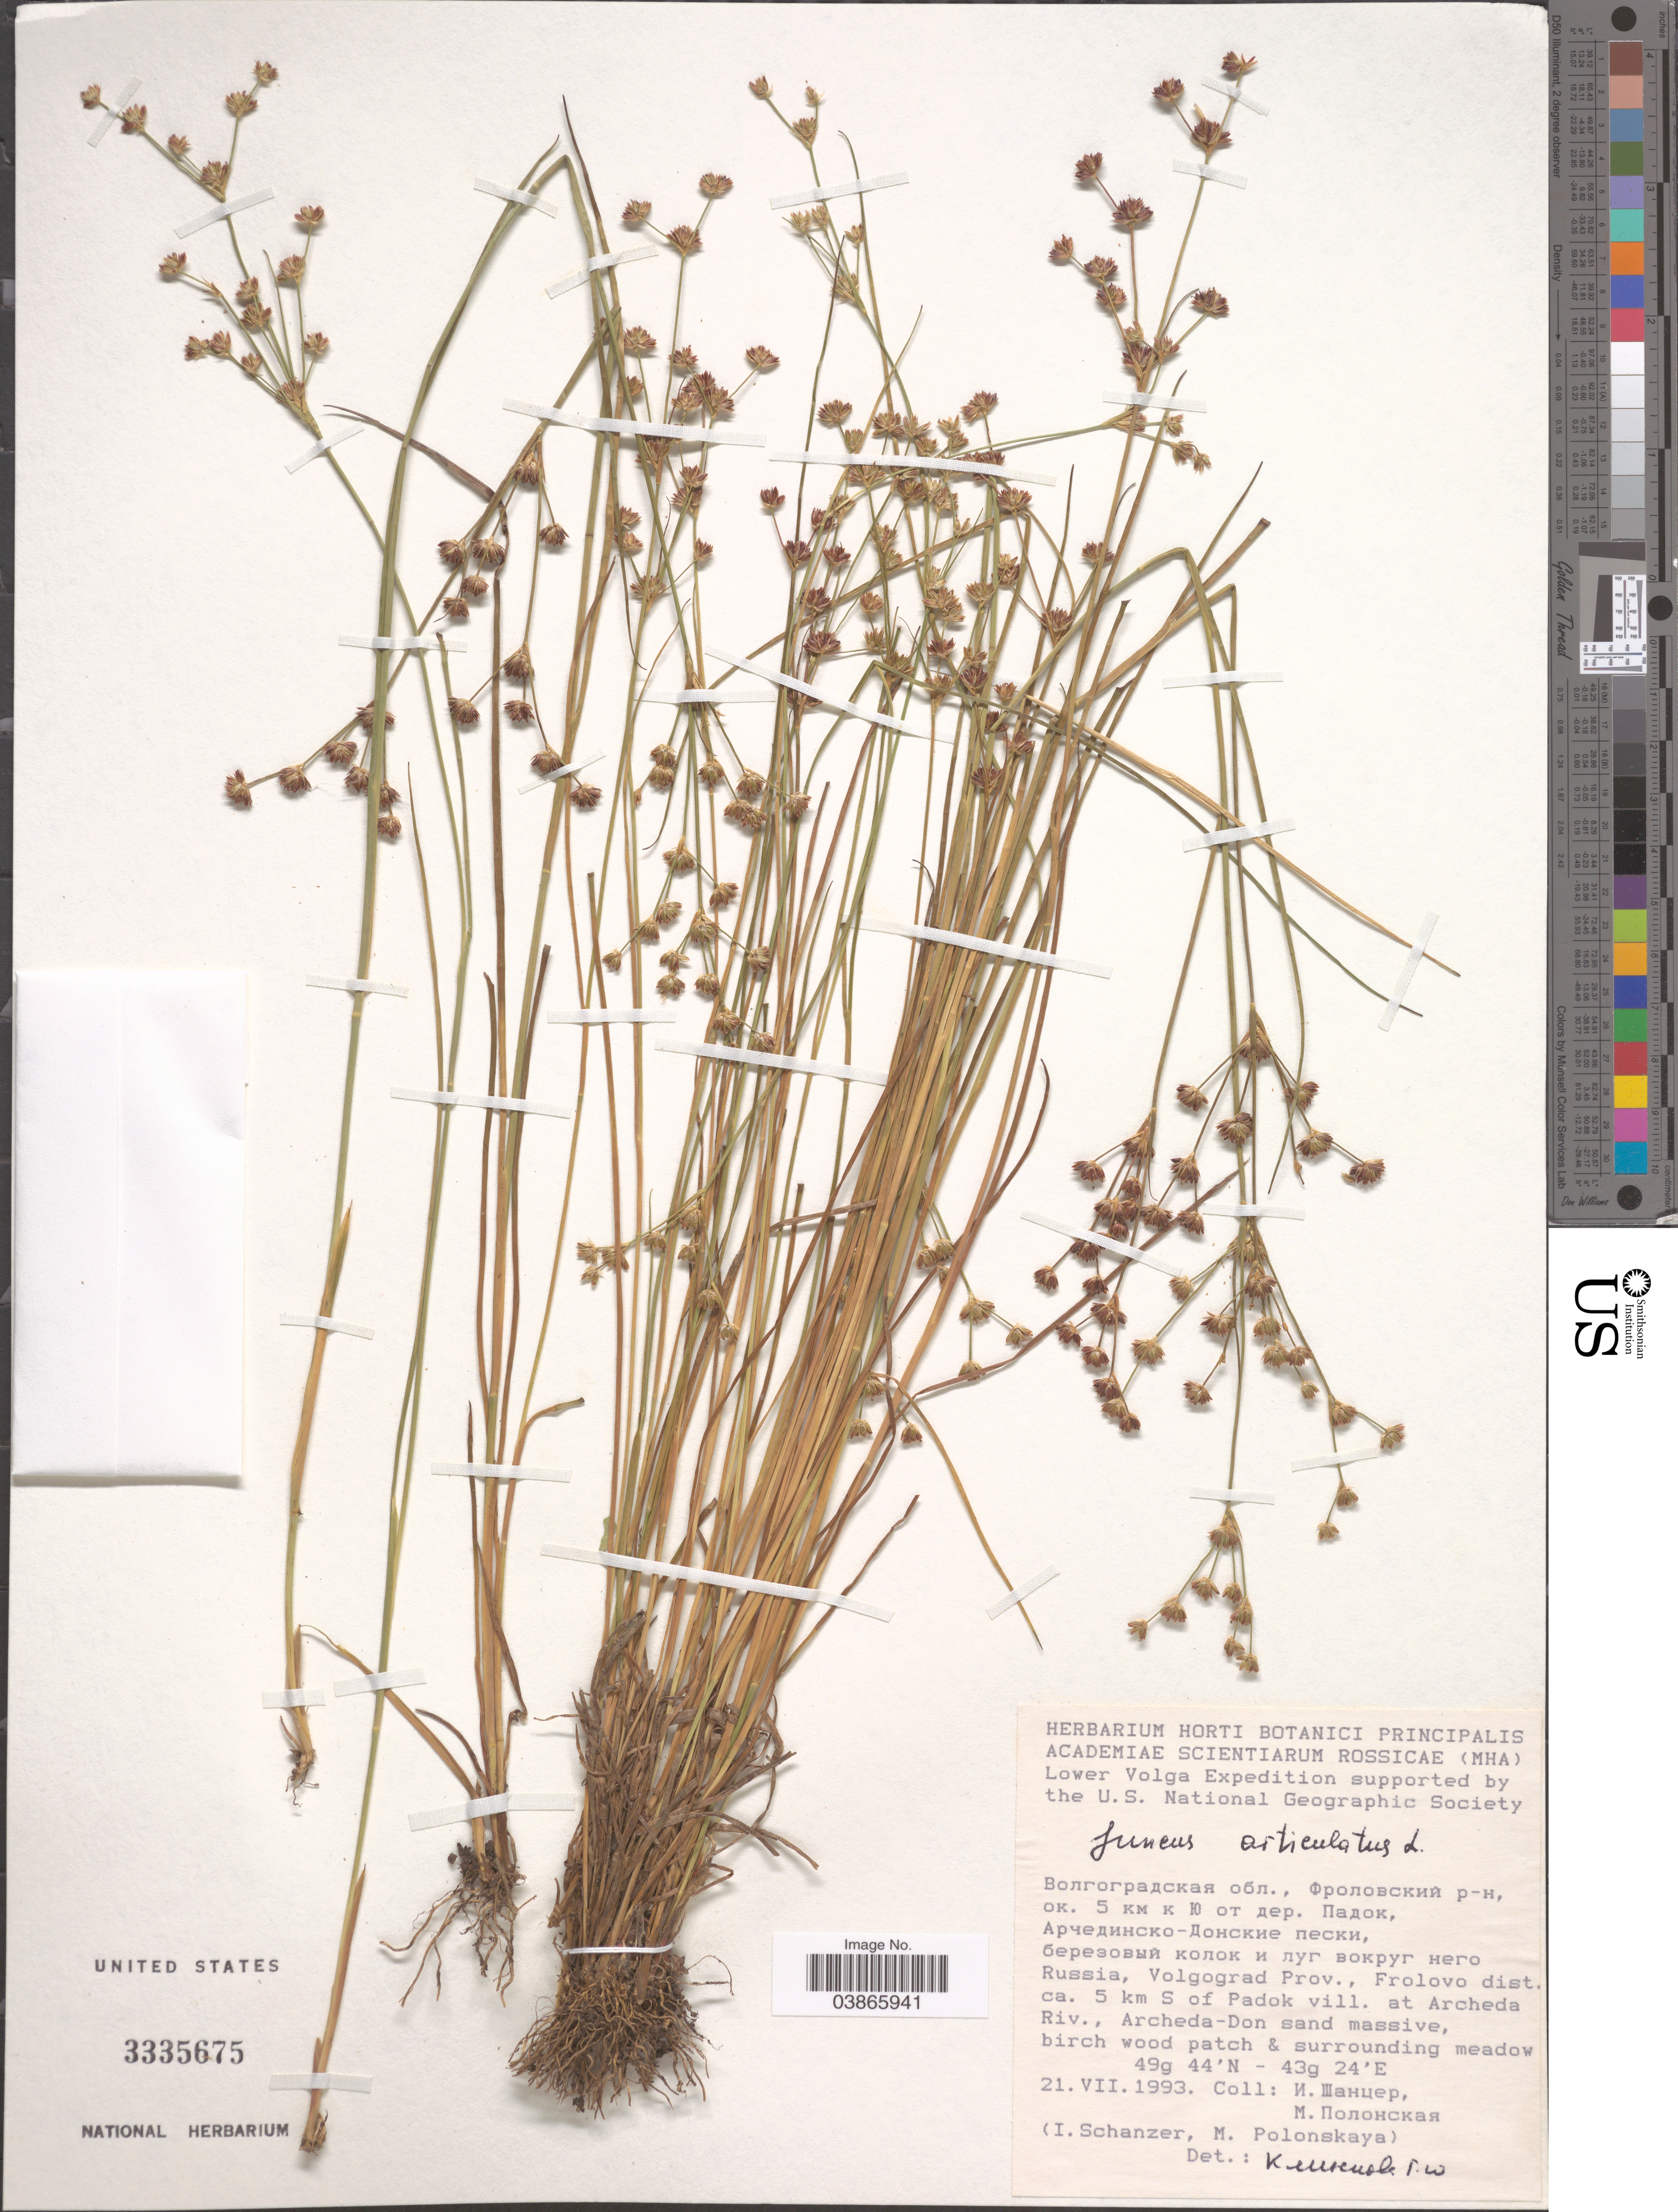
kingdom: Plantae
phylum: Tracheophyta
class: Liliopsida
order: Poales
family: Juncaceae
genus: Juncus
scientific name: Juncus articulatus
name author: L.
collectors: I. Schanzer & M. Polonskaya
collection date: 1993-07-21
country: Russian Federation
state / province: Volgograd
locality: Frolovo dist. ca. 5 km S of Padok vill. at Archeda Riv., Archeda-Don sand massive.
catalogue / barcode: US 3335675